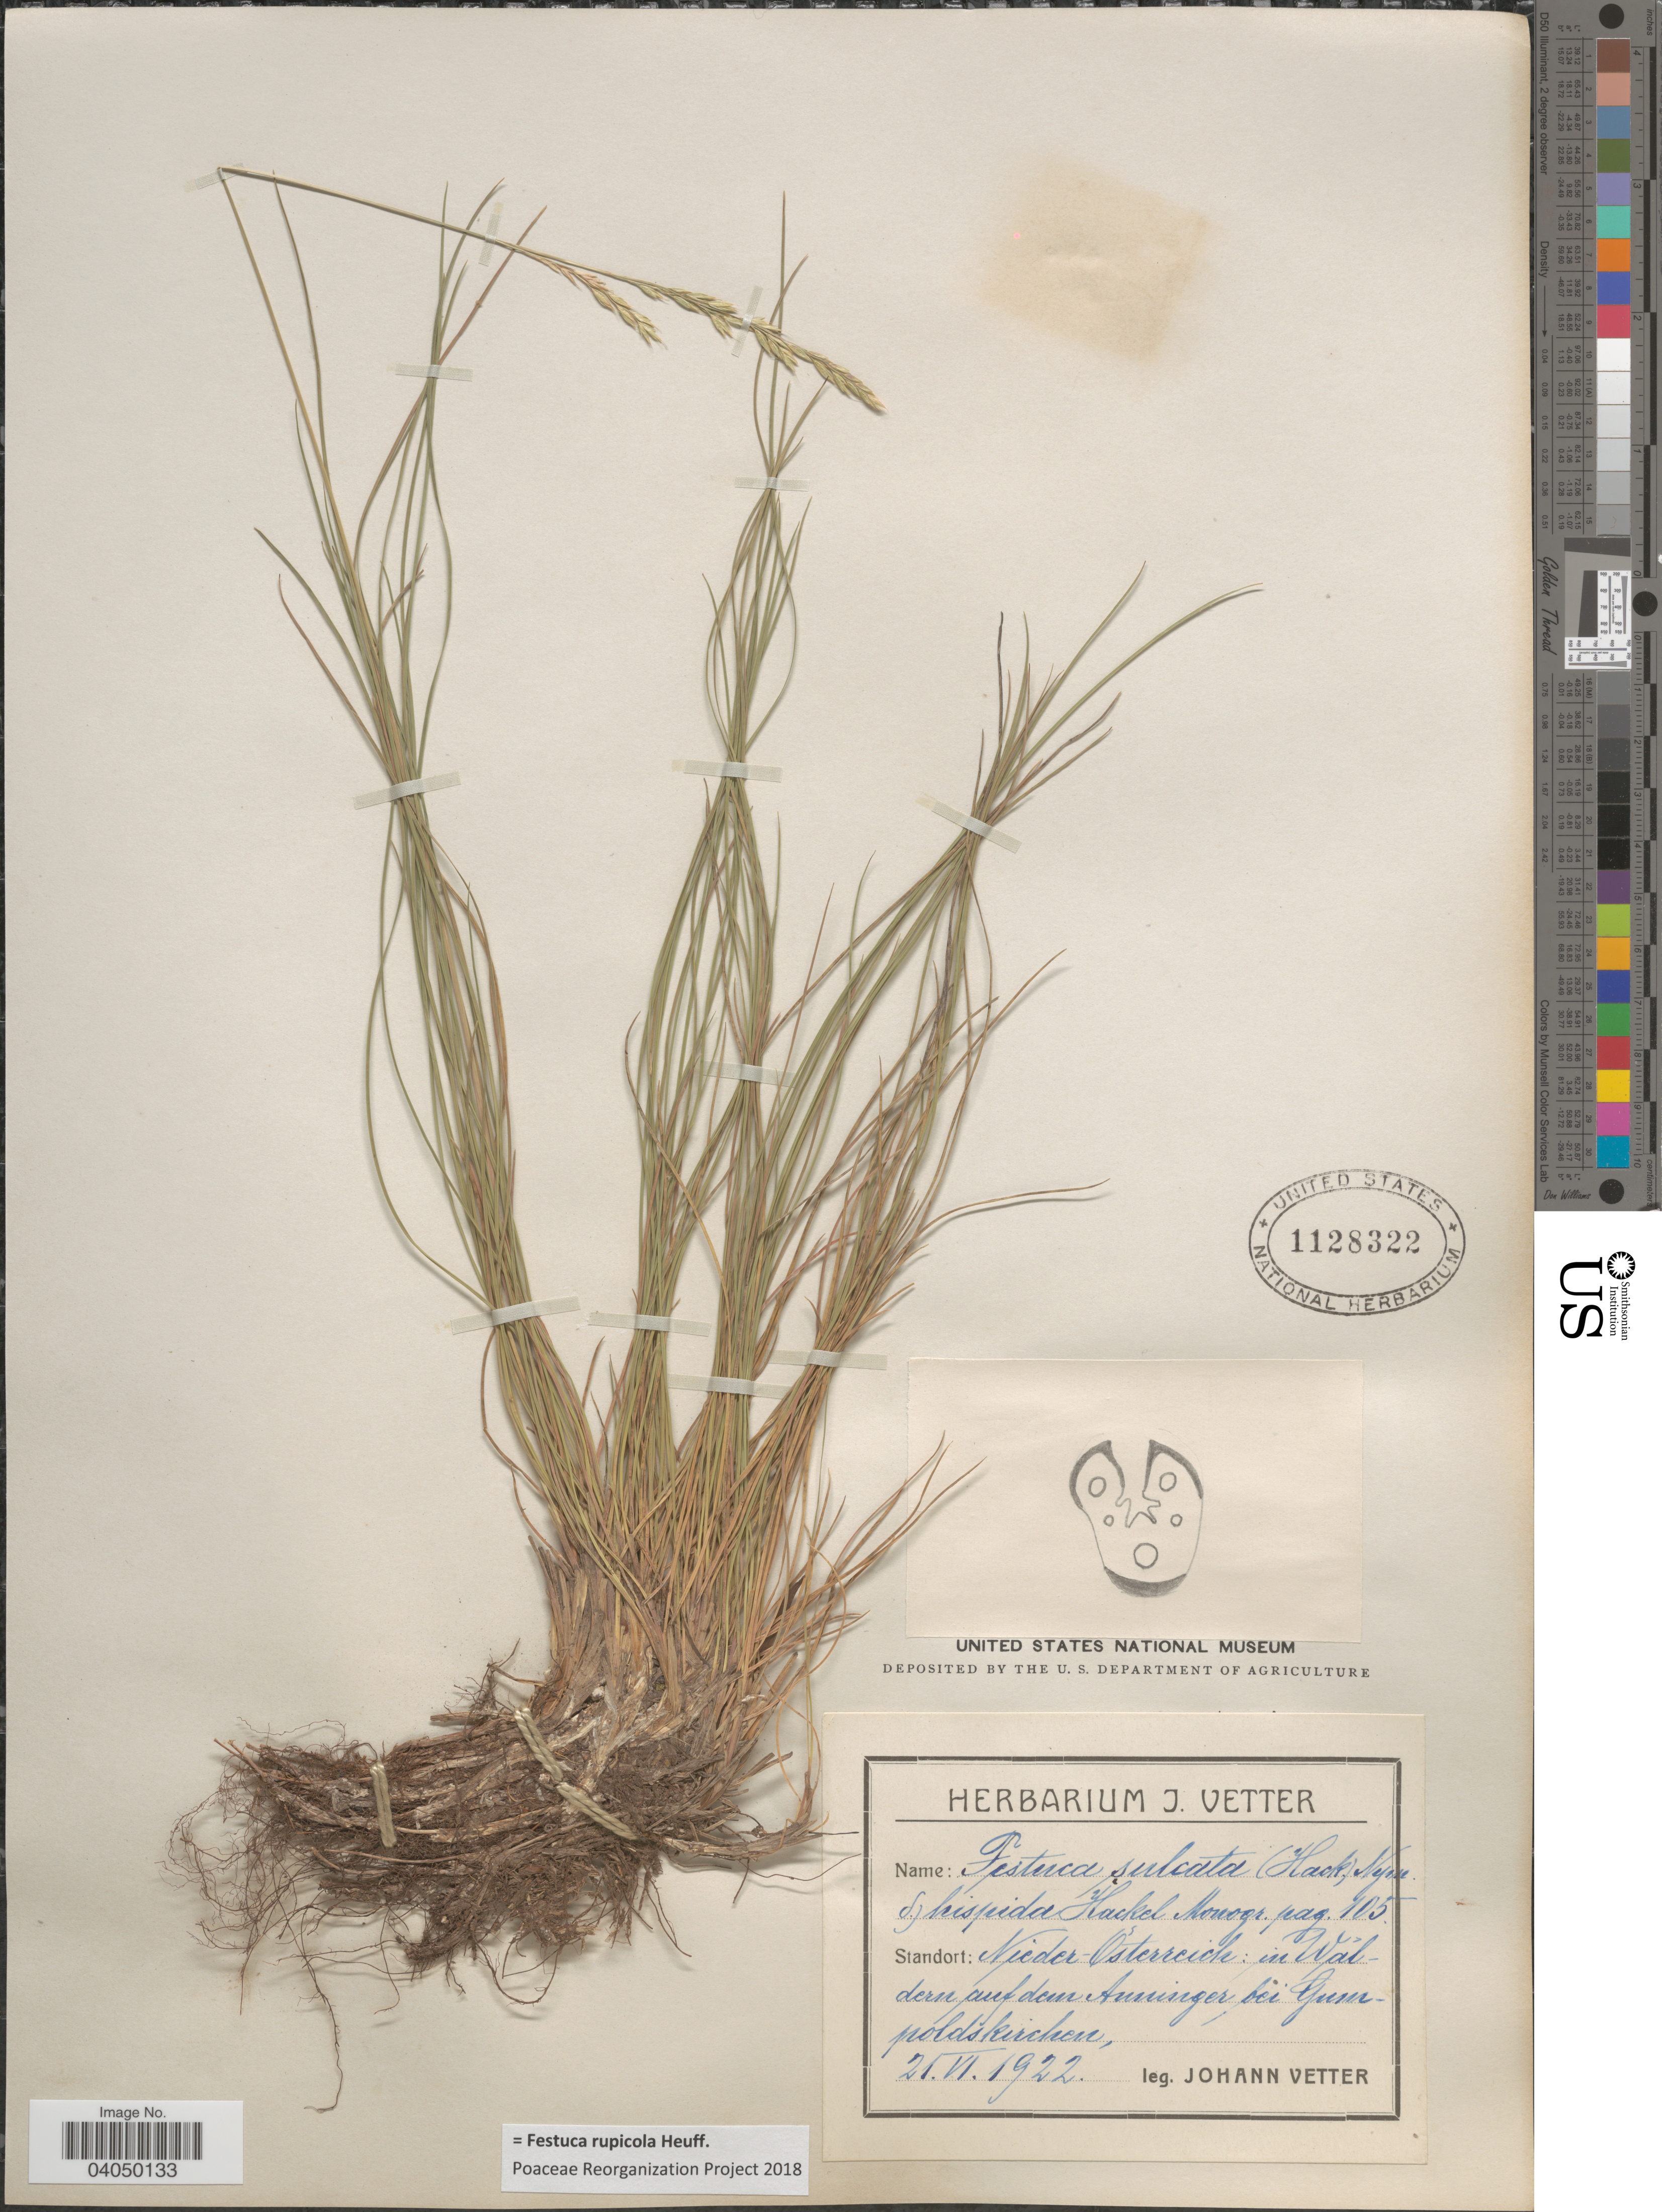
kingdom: Plantae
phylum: Tracheophyta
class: Liliopsida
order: Poales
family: Poaceae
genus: Festuca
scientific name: Festuca rupicola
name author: Heuff.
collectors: J. Vetter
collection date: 1922-06-21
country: Austria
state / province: Niederosterreich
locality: In Wáldern auf dem Anninger bei Gumpoldskirchen.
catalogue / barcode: US 1128322